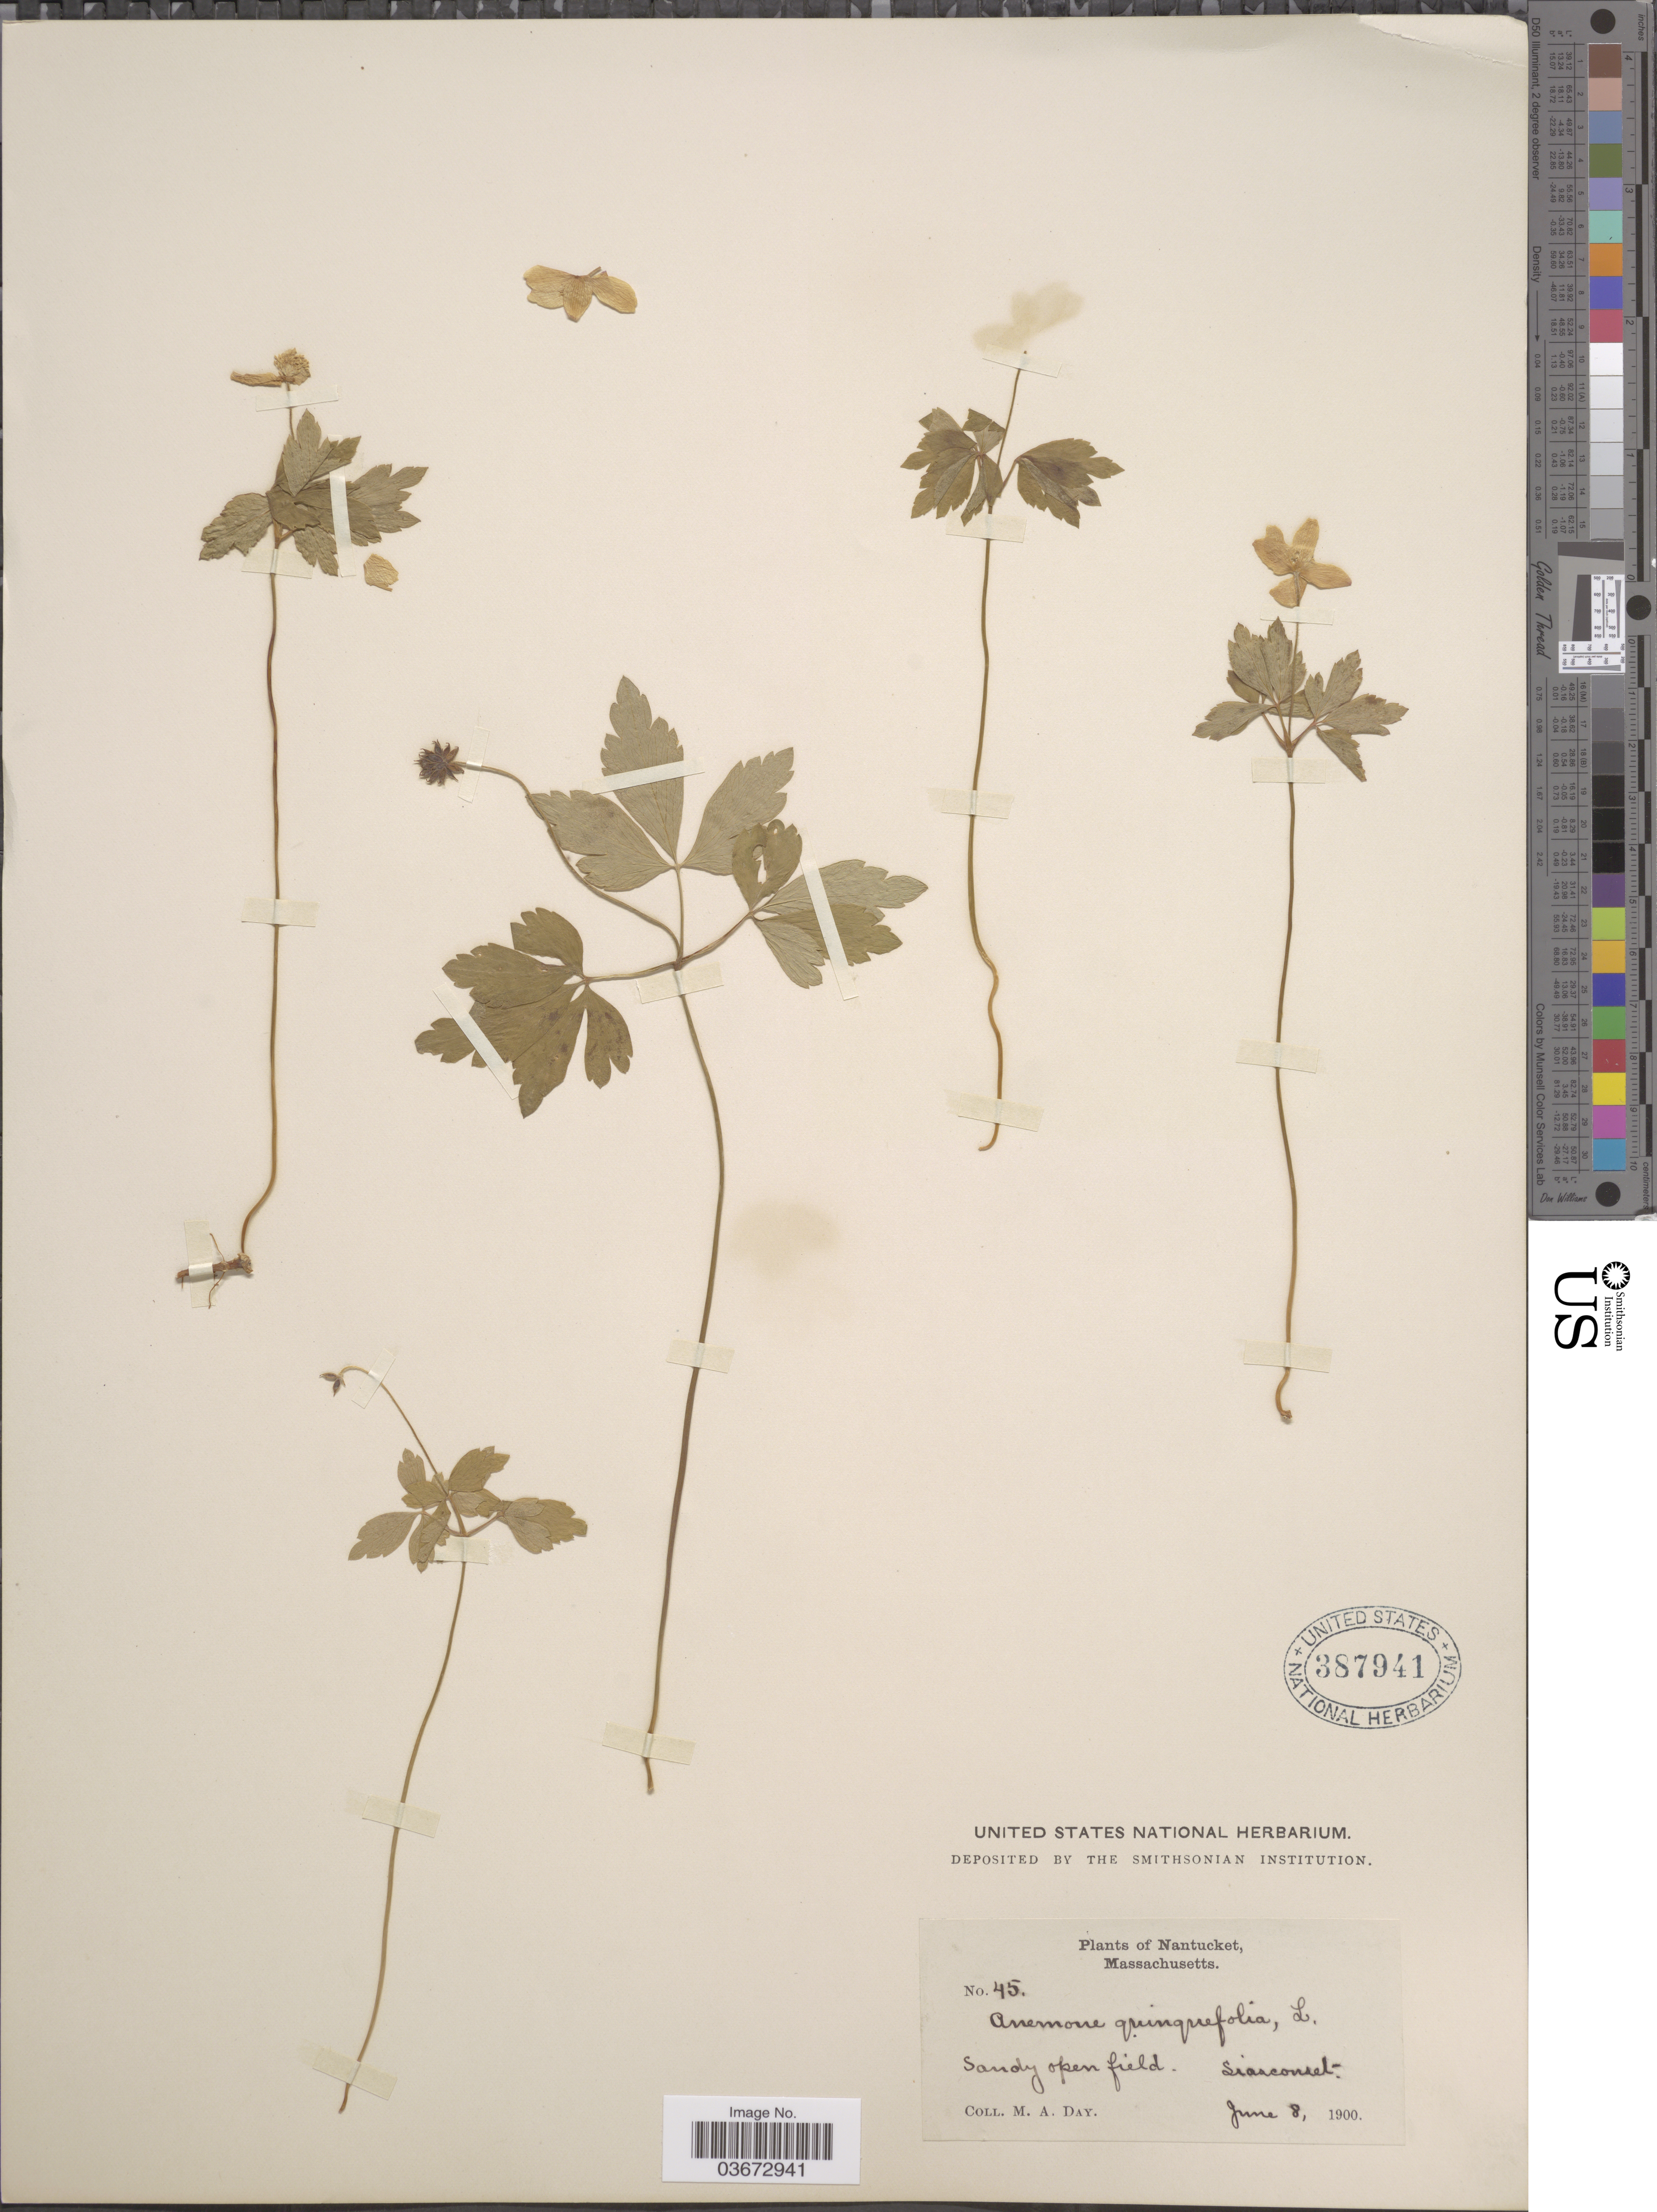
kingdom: Plantae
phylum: Tracheophyta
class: Magnoliopsida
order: Ranunculales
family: Ranunculaceae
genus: Anemone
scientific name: Anemone quinquefolia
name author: L.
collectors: M. Day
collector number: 45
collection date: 1900-06-08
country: United States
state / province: Massachusetts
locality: Nantucket. Sandy open field. Siasconet.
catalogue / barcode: US 387941